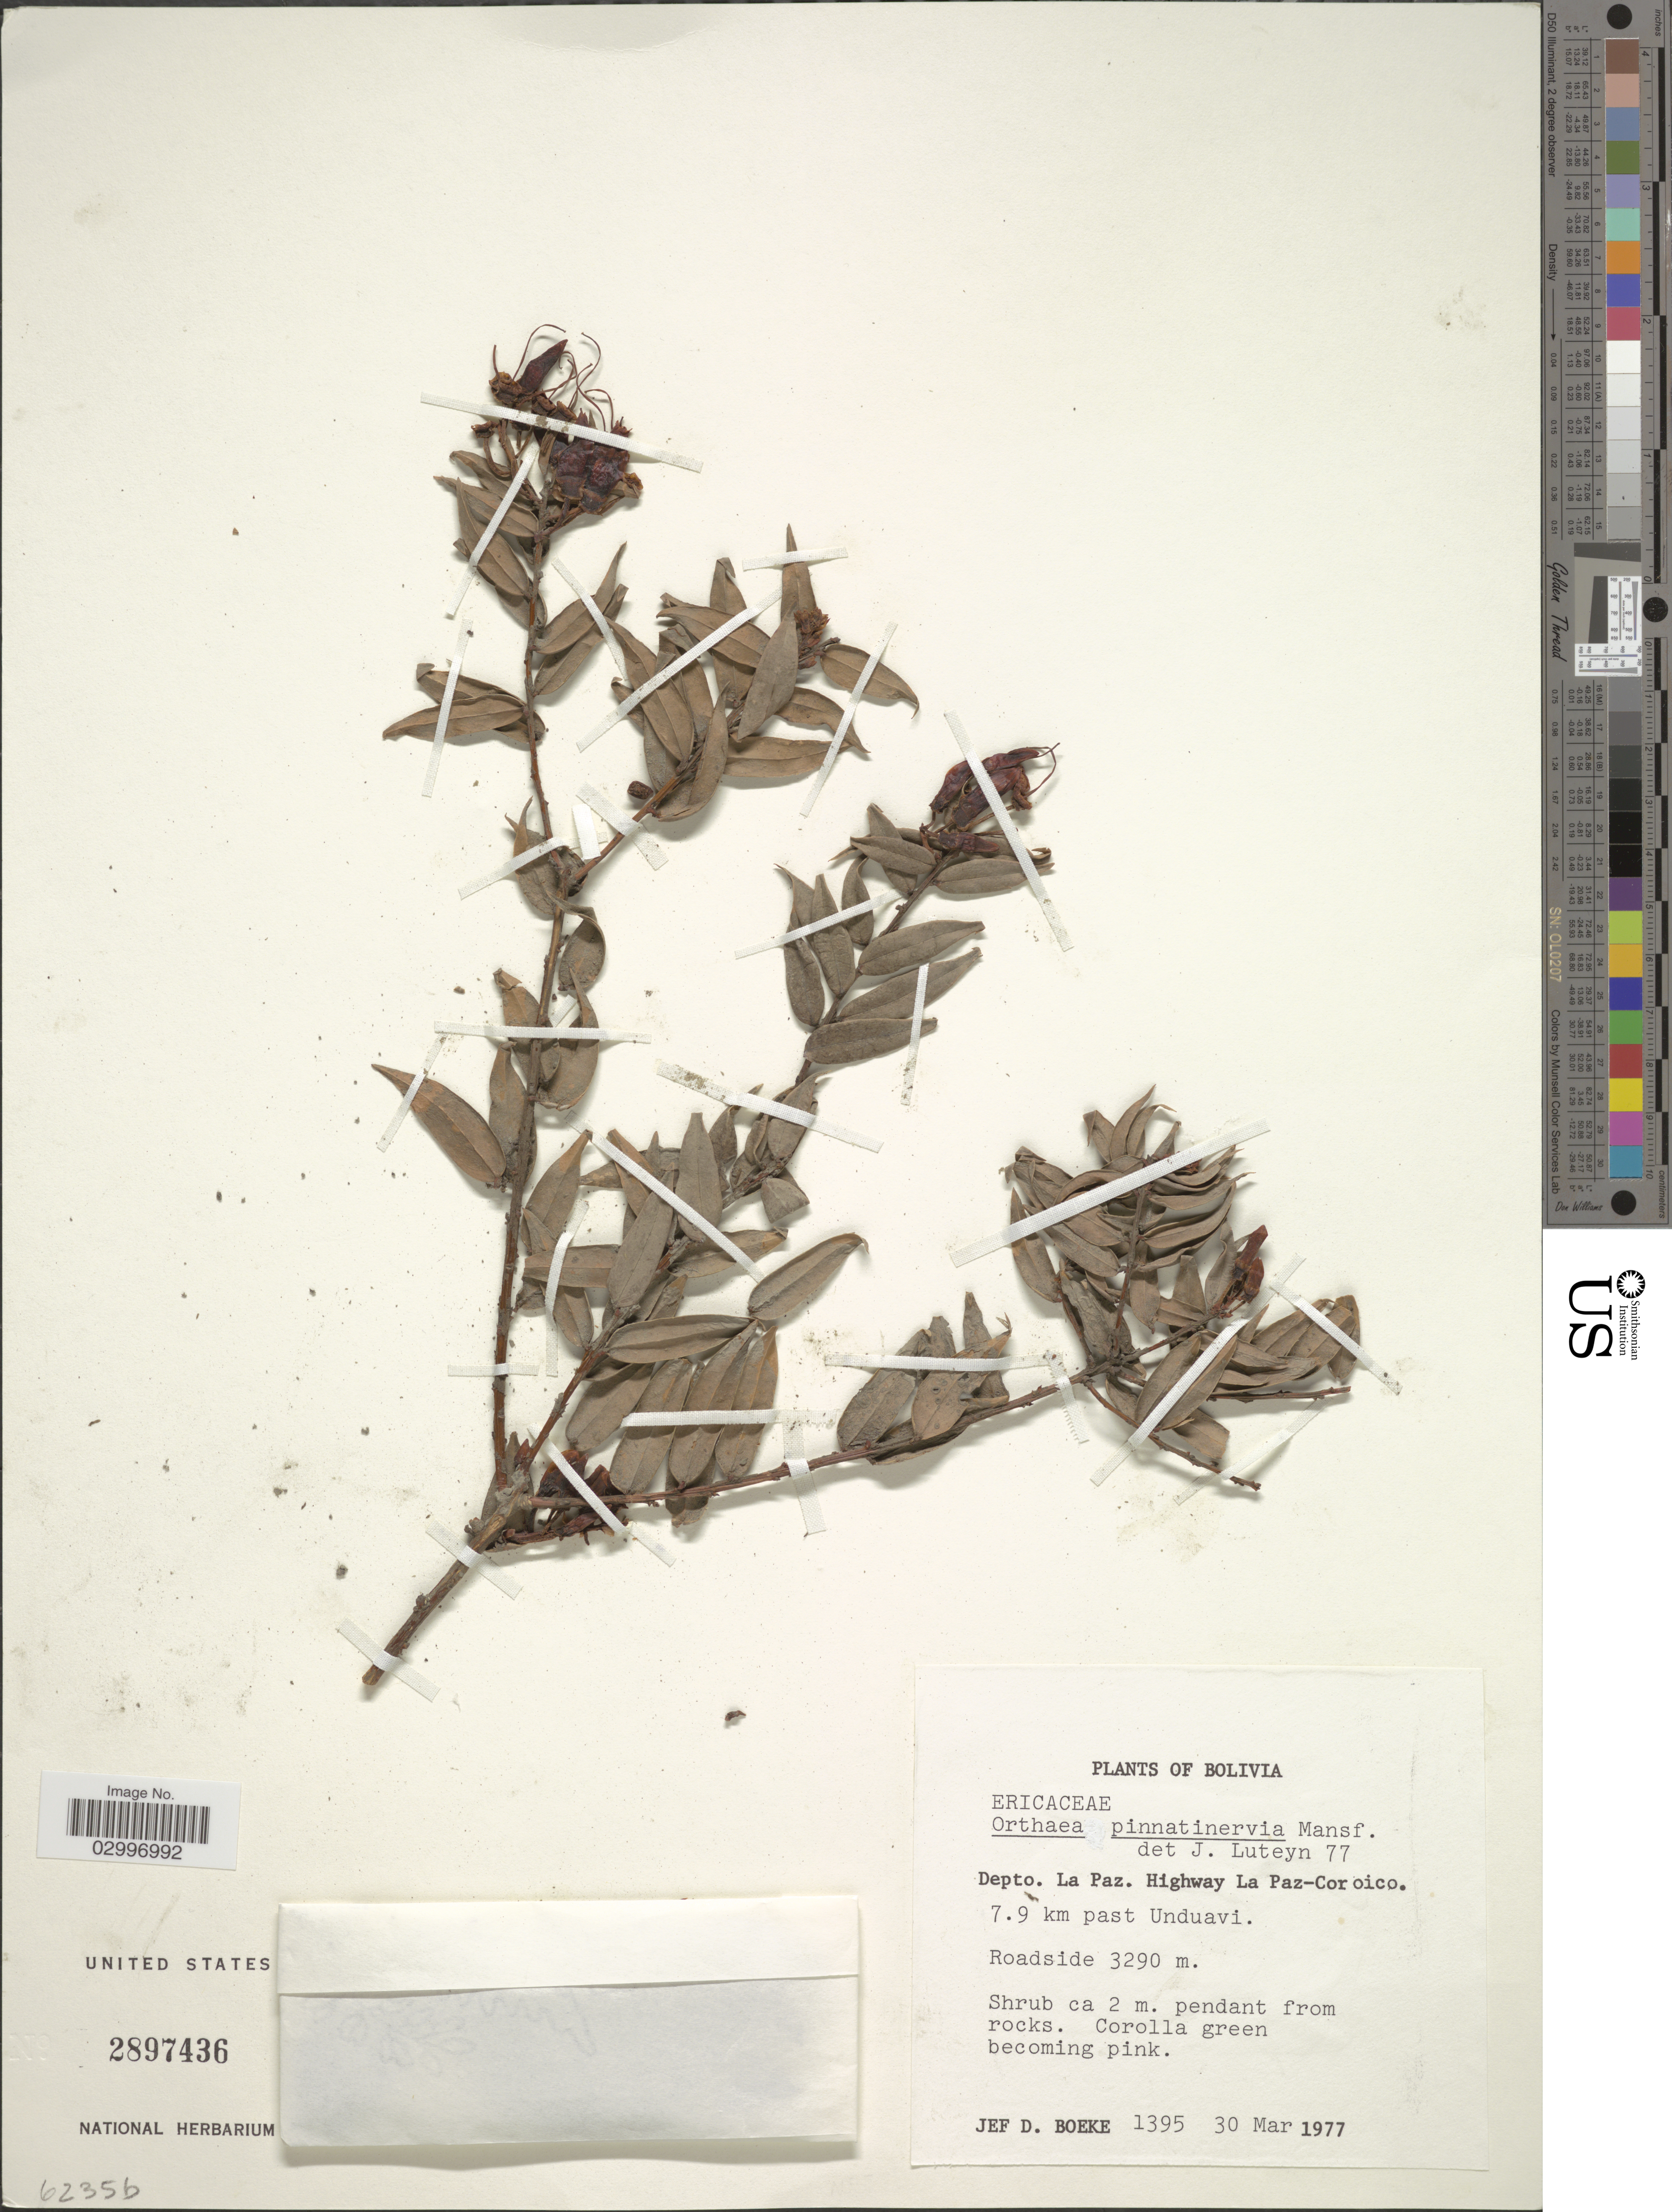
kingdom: Plantae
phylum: Tracheophyta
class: Magnoliopsida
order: Ericales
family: Ericaceae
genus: Orthaea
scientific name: Orthaea pinnatinervia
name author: Mansf.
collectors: J. Boeke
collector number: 1395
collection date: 1977-03-30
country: Bolivia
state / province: La Paz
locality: Depto. La Paz. Highway La Paz-Coroico. 7.9 km past Unduavi.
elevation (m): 3290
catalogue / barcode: US 2897436